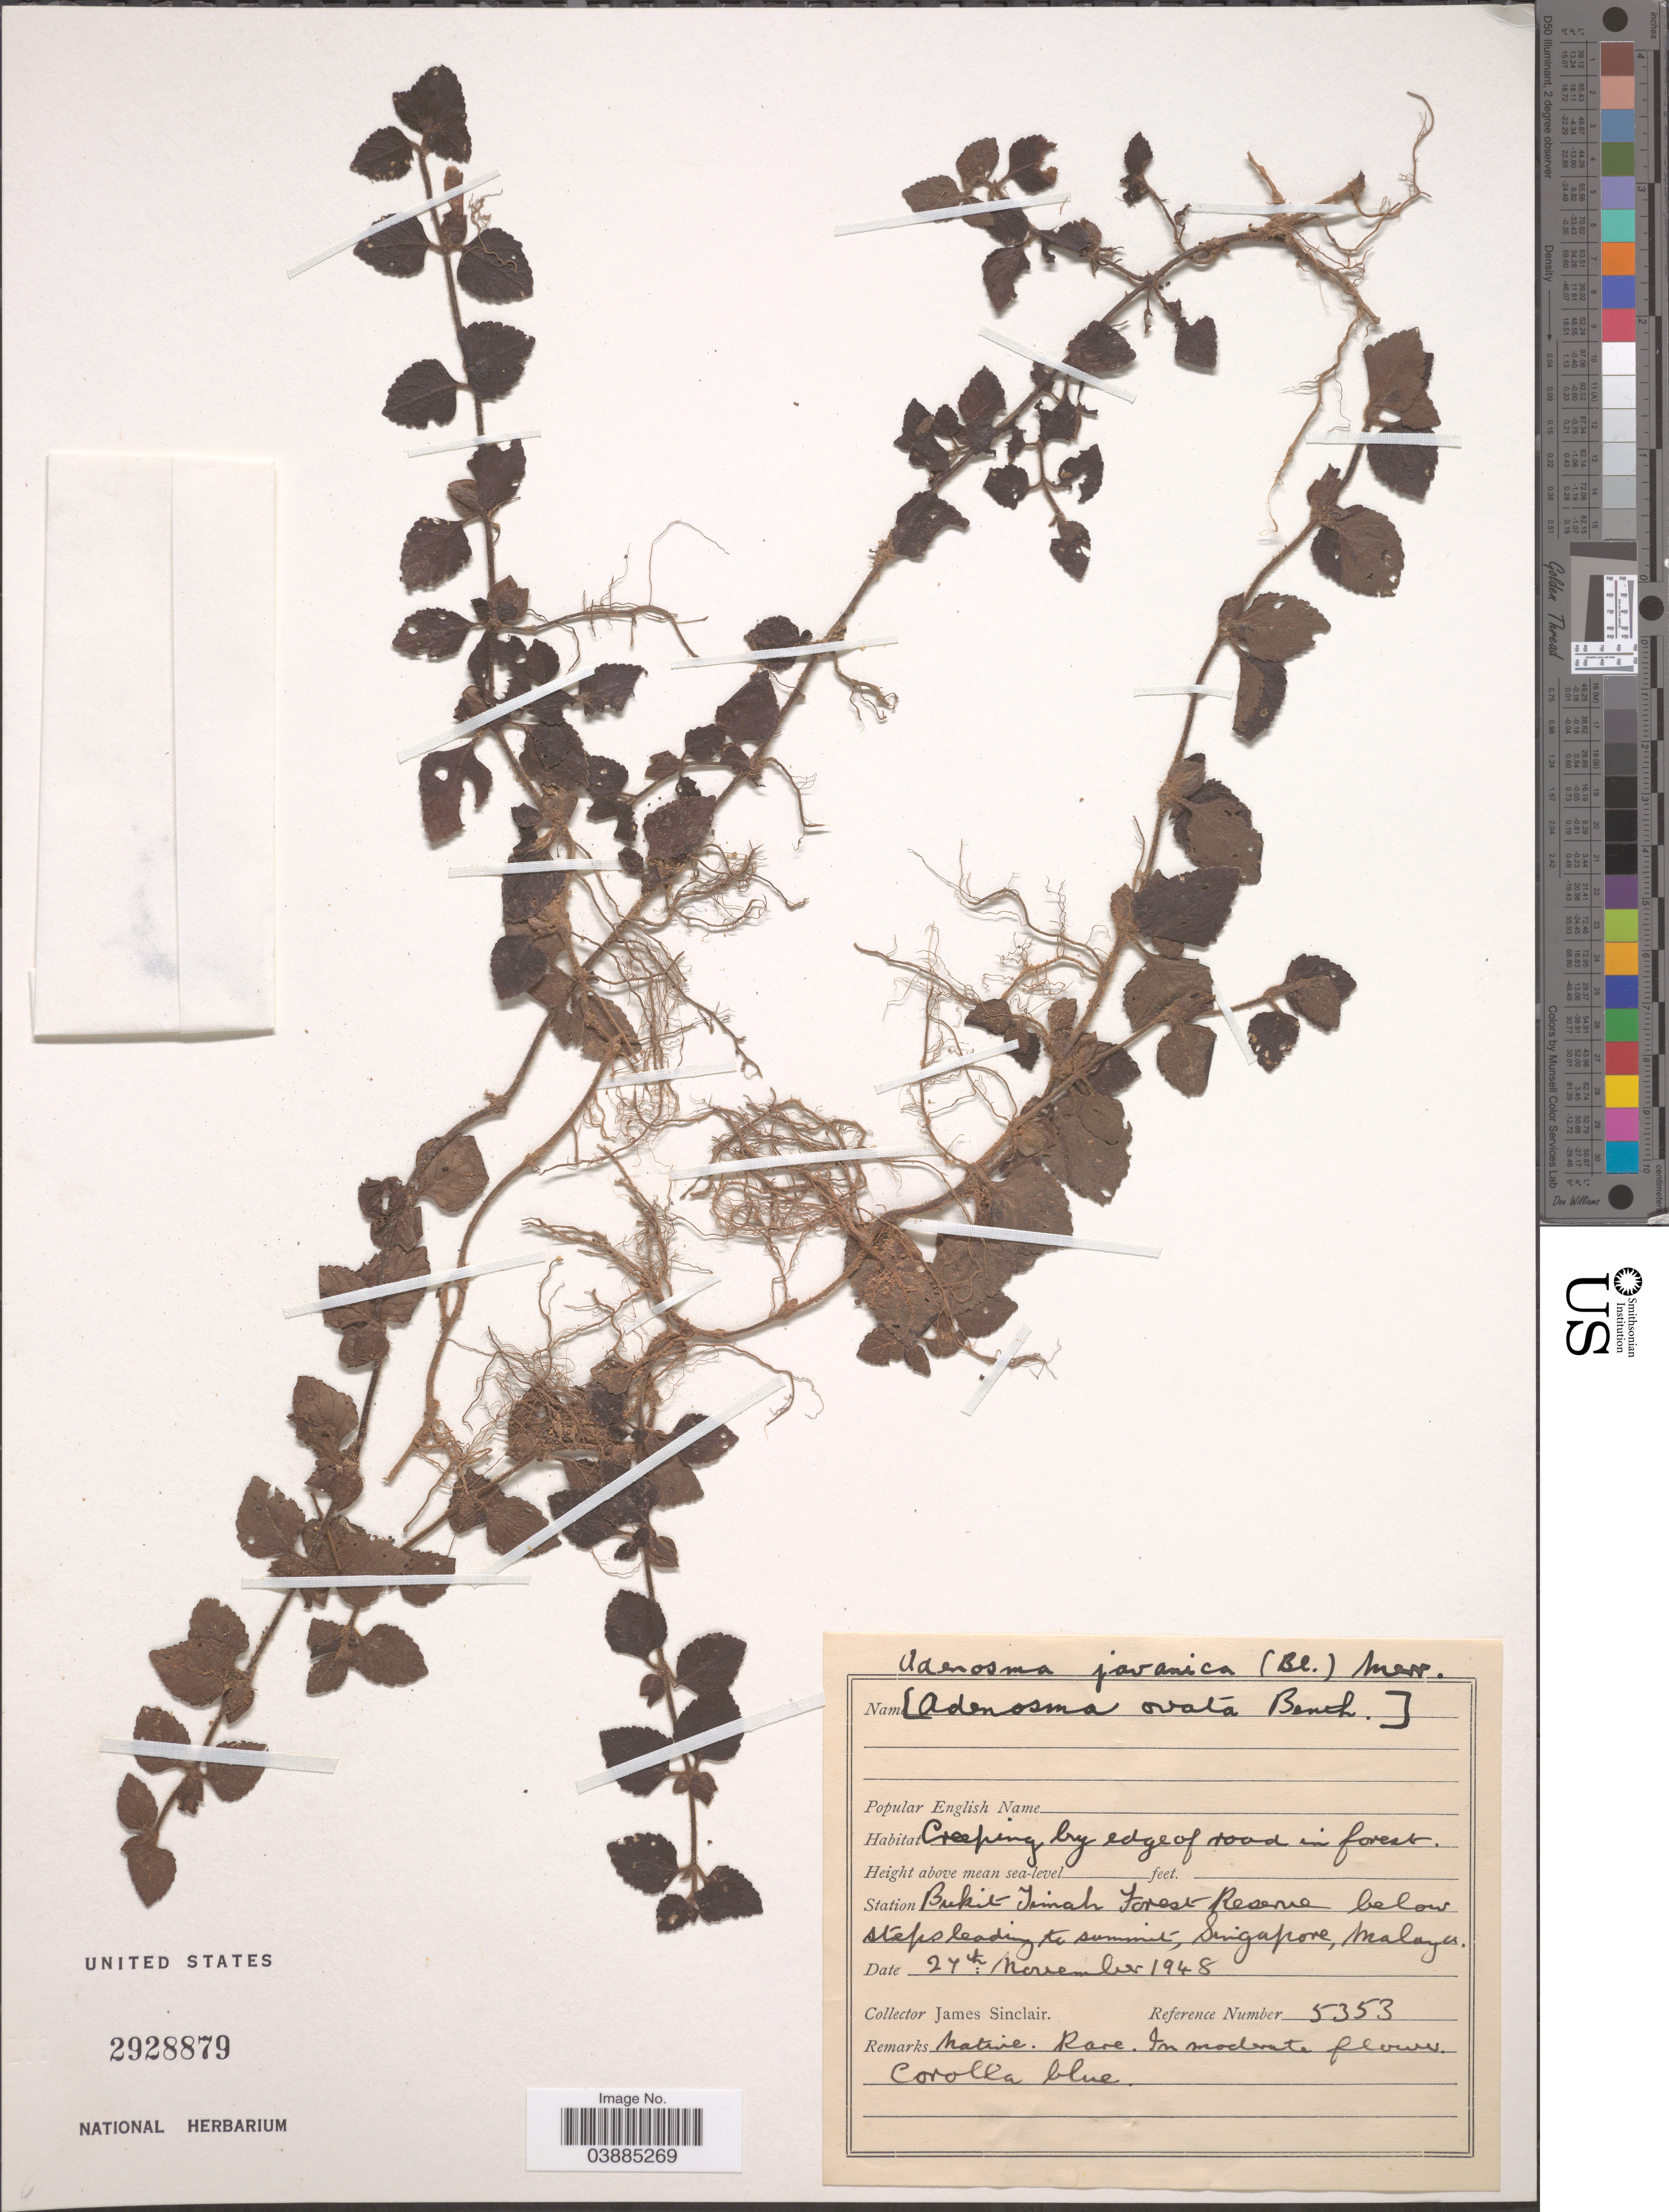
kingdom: Plantae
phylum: Tracheophyta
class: Magnoliopsida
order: Lamiales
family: Plantaginaceae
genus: Adenosma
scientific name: Adenosma javanica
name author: (Blume) Koord.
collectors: J. Sinclair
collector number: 5353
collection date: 1948-11-27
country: Singapore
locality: Station Bukit Timah Forest Reserve below steps leading to summit, Malaya.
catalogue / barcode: US 2928879